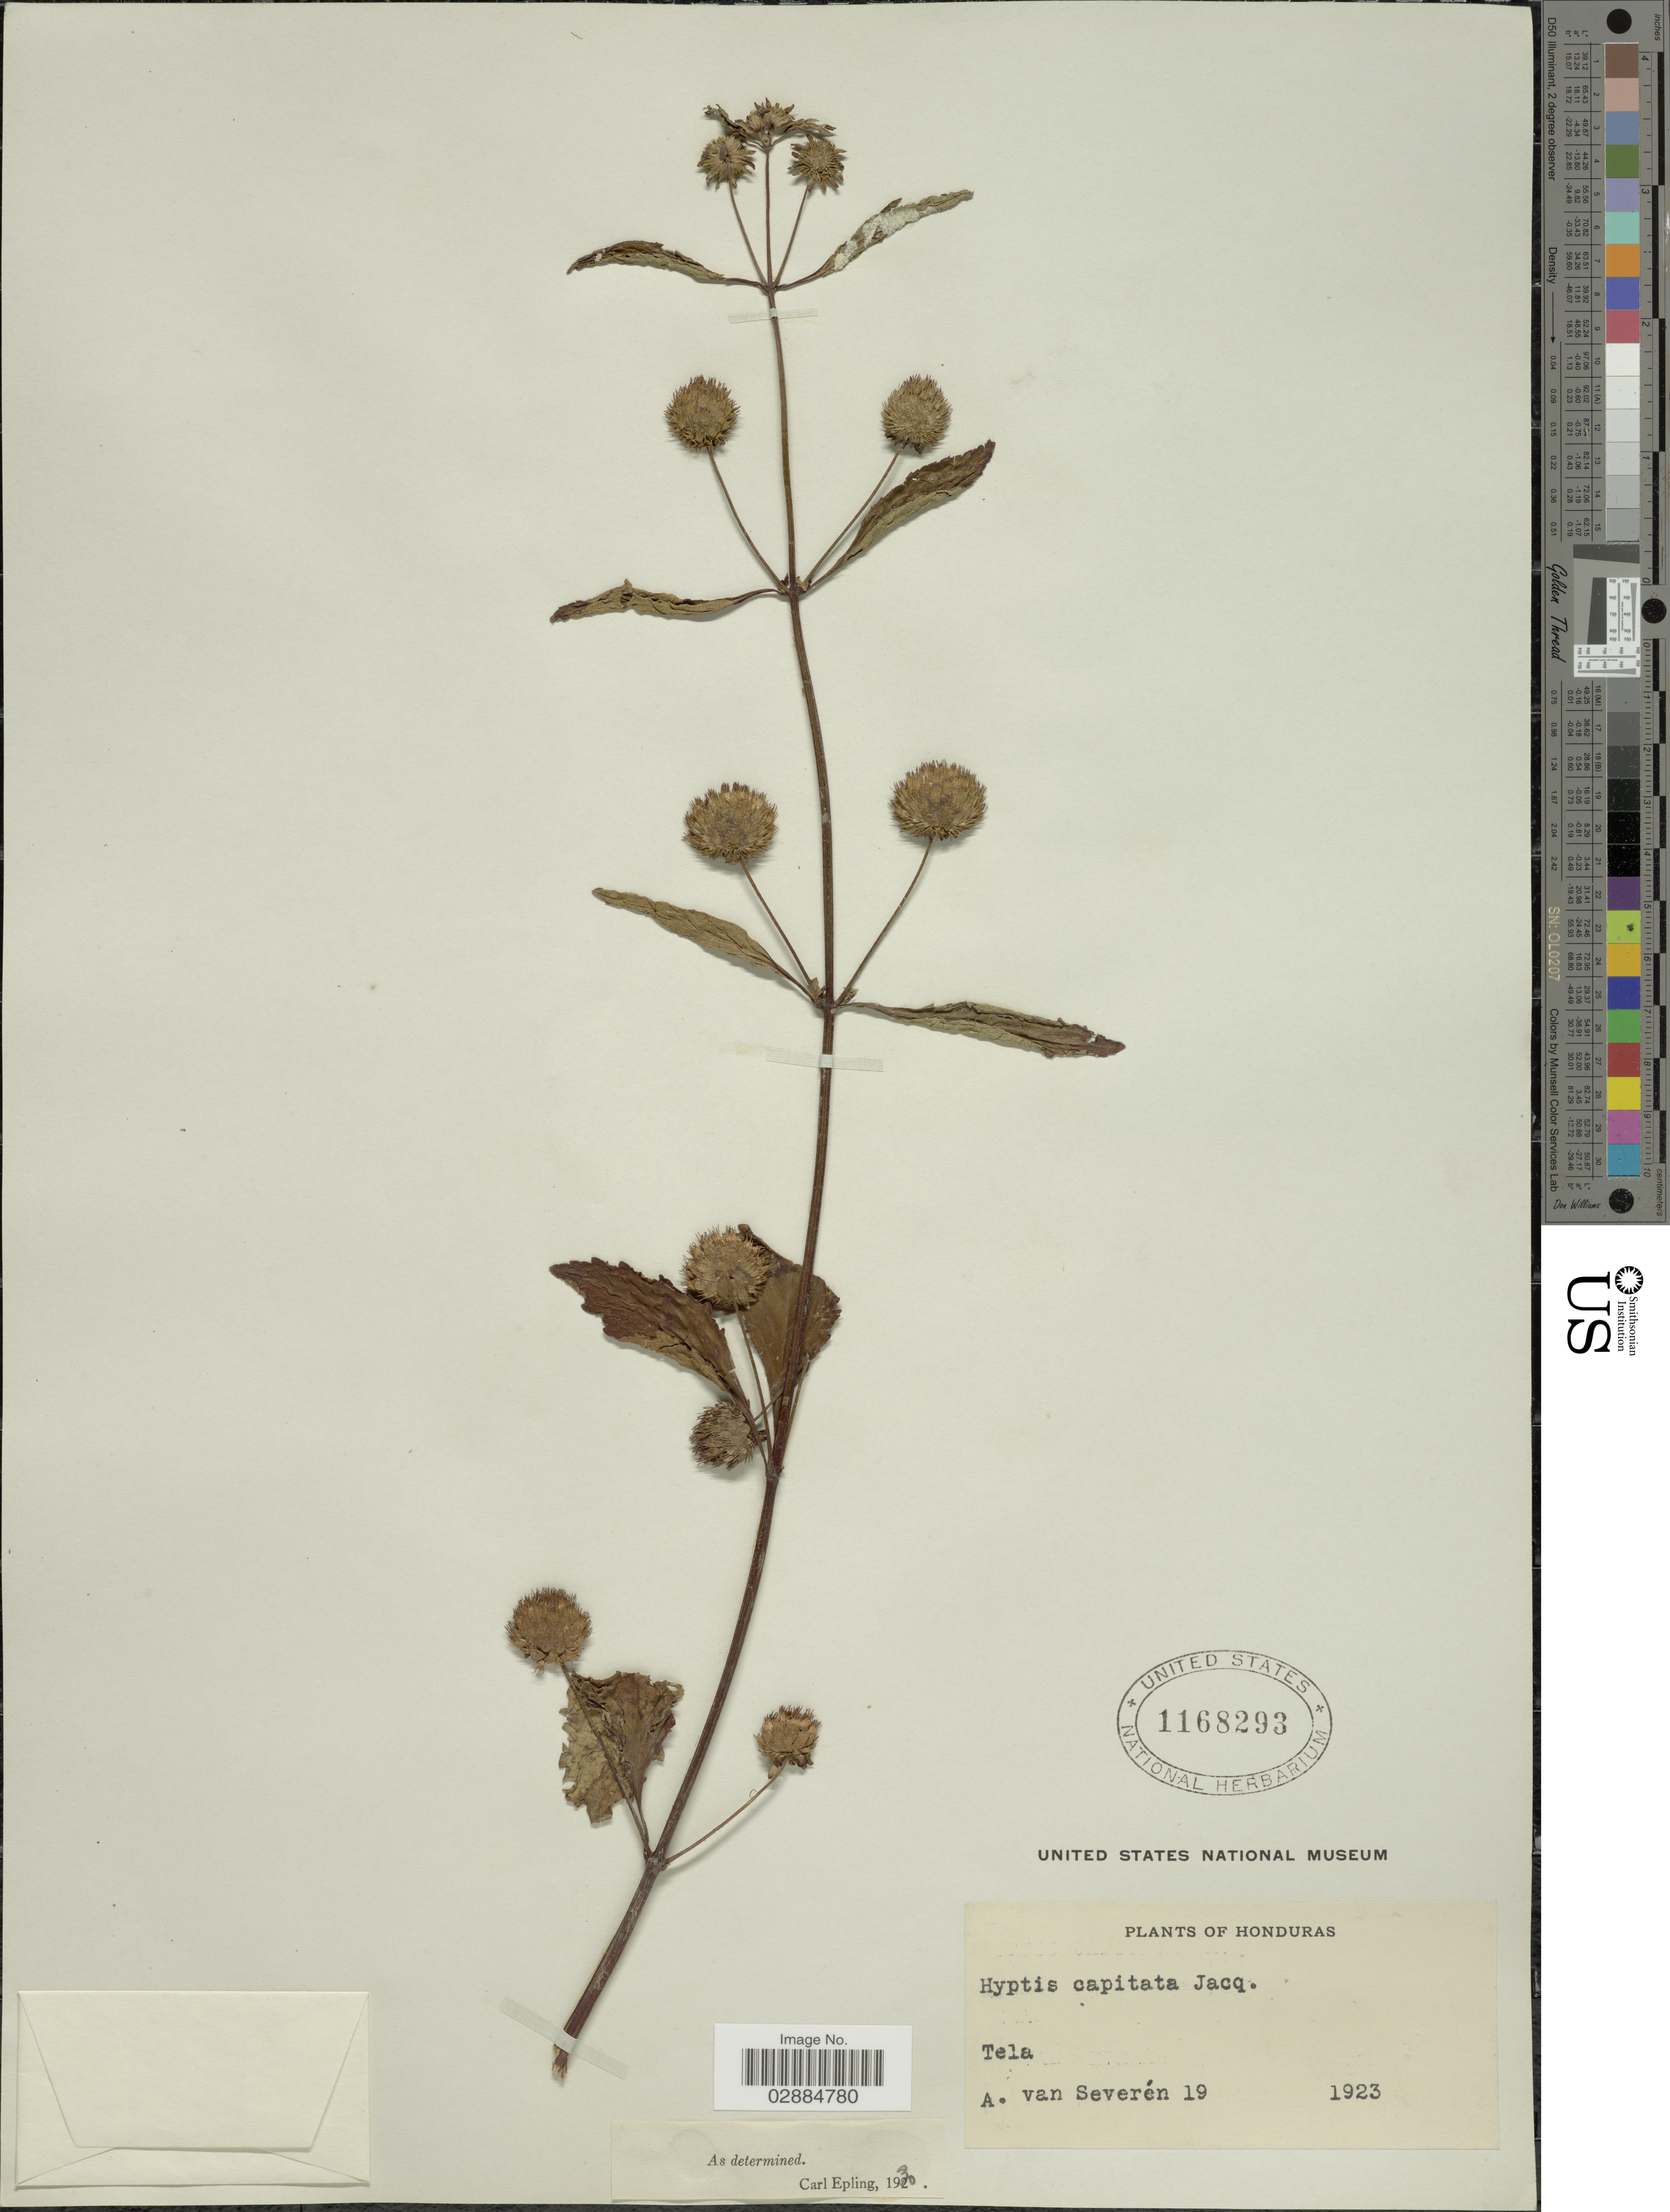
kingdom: Plantae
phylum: Tracheophyta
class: Magnoliopsida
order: Lamiales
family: Lamiaceae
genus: Hyptis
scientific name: Hyptis capitata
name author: Jacq.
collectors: A. Van Severen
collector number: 19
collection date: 1923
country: Honduras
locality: Tela.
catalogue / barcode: US 1168293